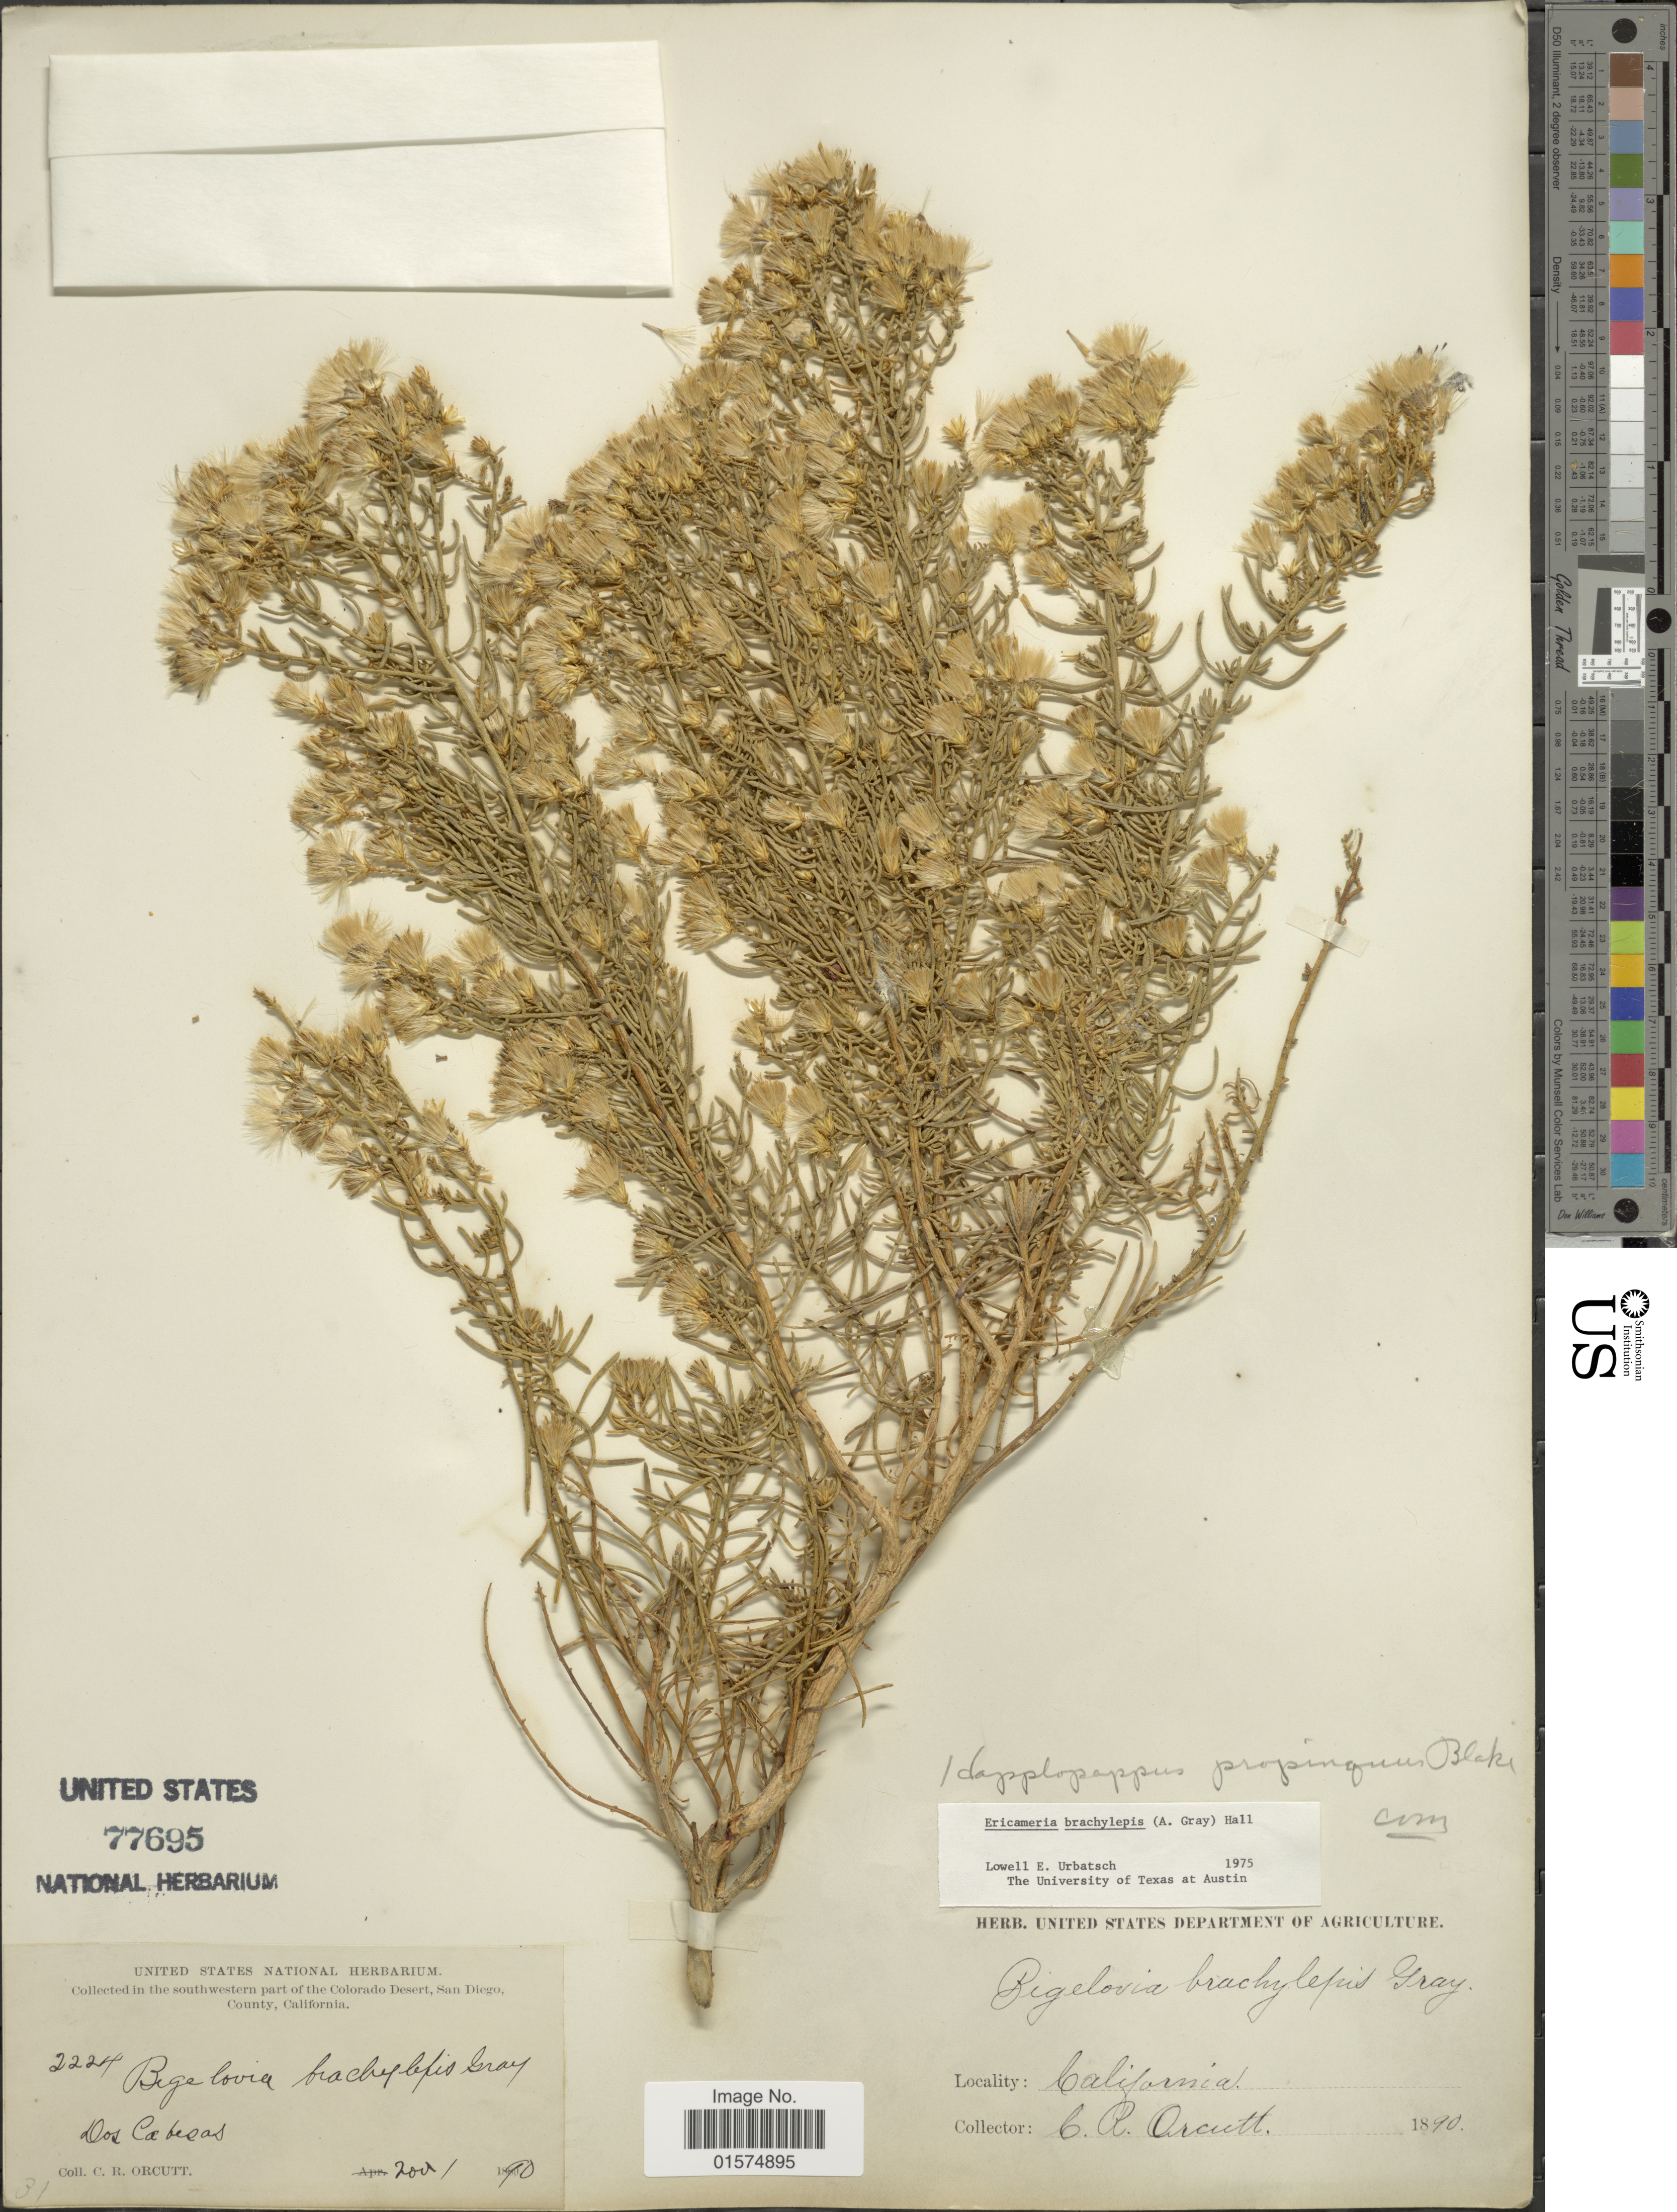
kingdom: Plantae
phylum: Tracheophyta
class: Magnoliopsida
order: Asterales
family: Asteraceae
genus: Ericameria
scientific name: Ericameria brachylepis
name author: (A. Gray) H.M. Hall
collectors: C. R. Orcutt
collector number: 2224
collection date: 1890-11-01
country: United States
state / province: California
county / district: San Diego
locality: Dos Cabesas. Southwestern part of the Colorado Desert, San Diego County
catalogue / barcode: US 77695